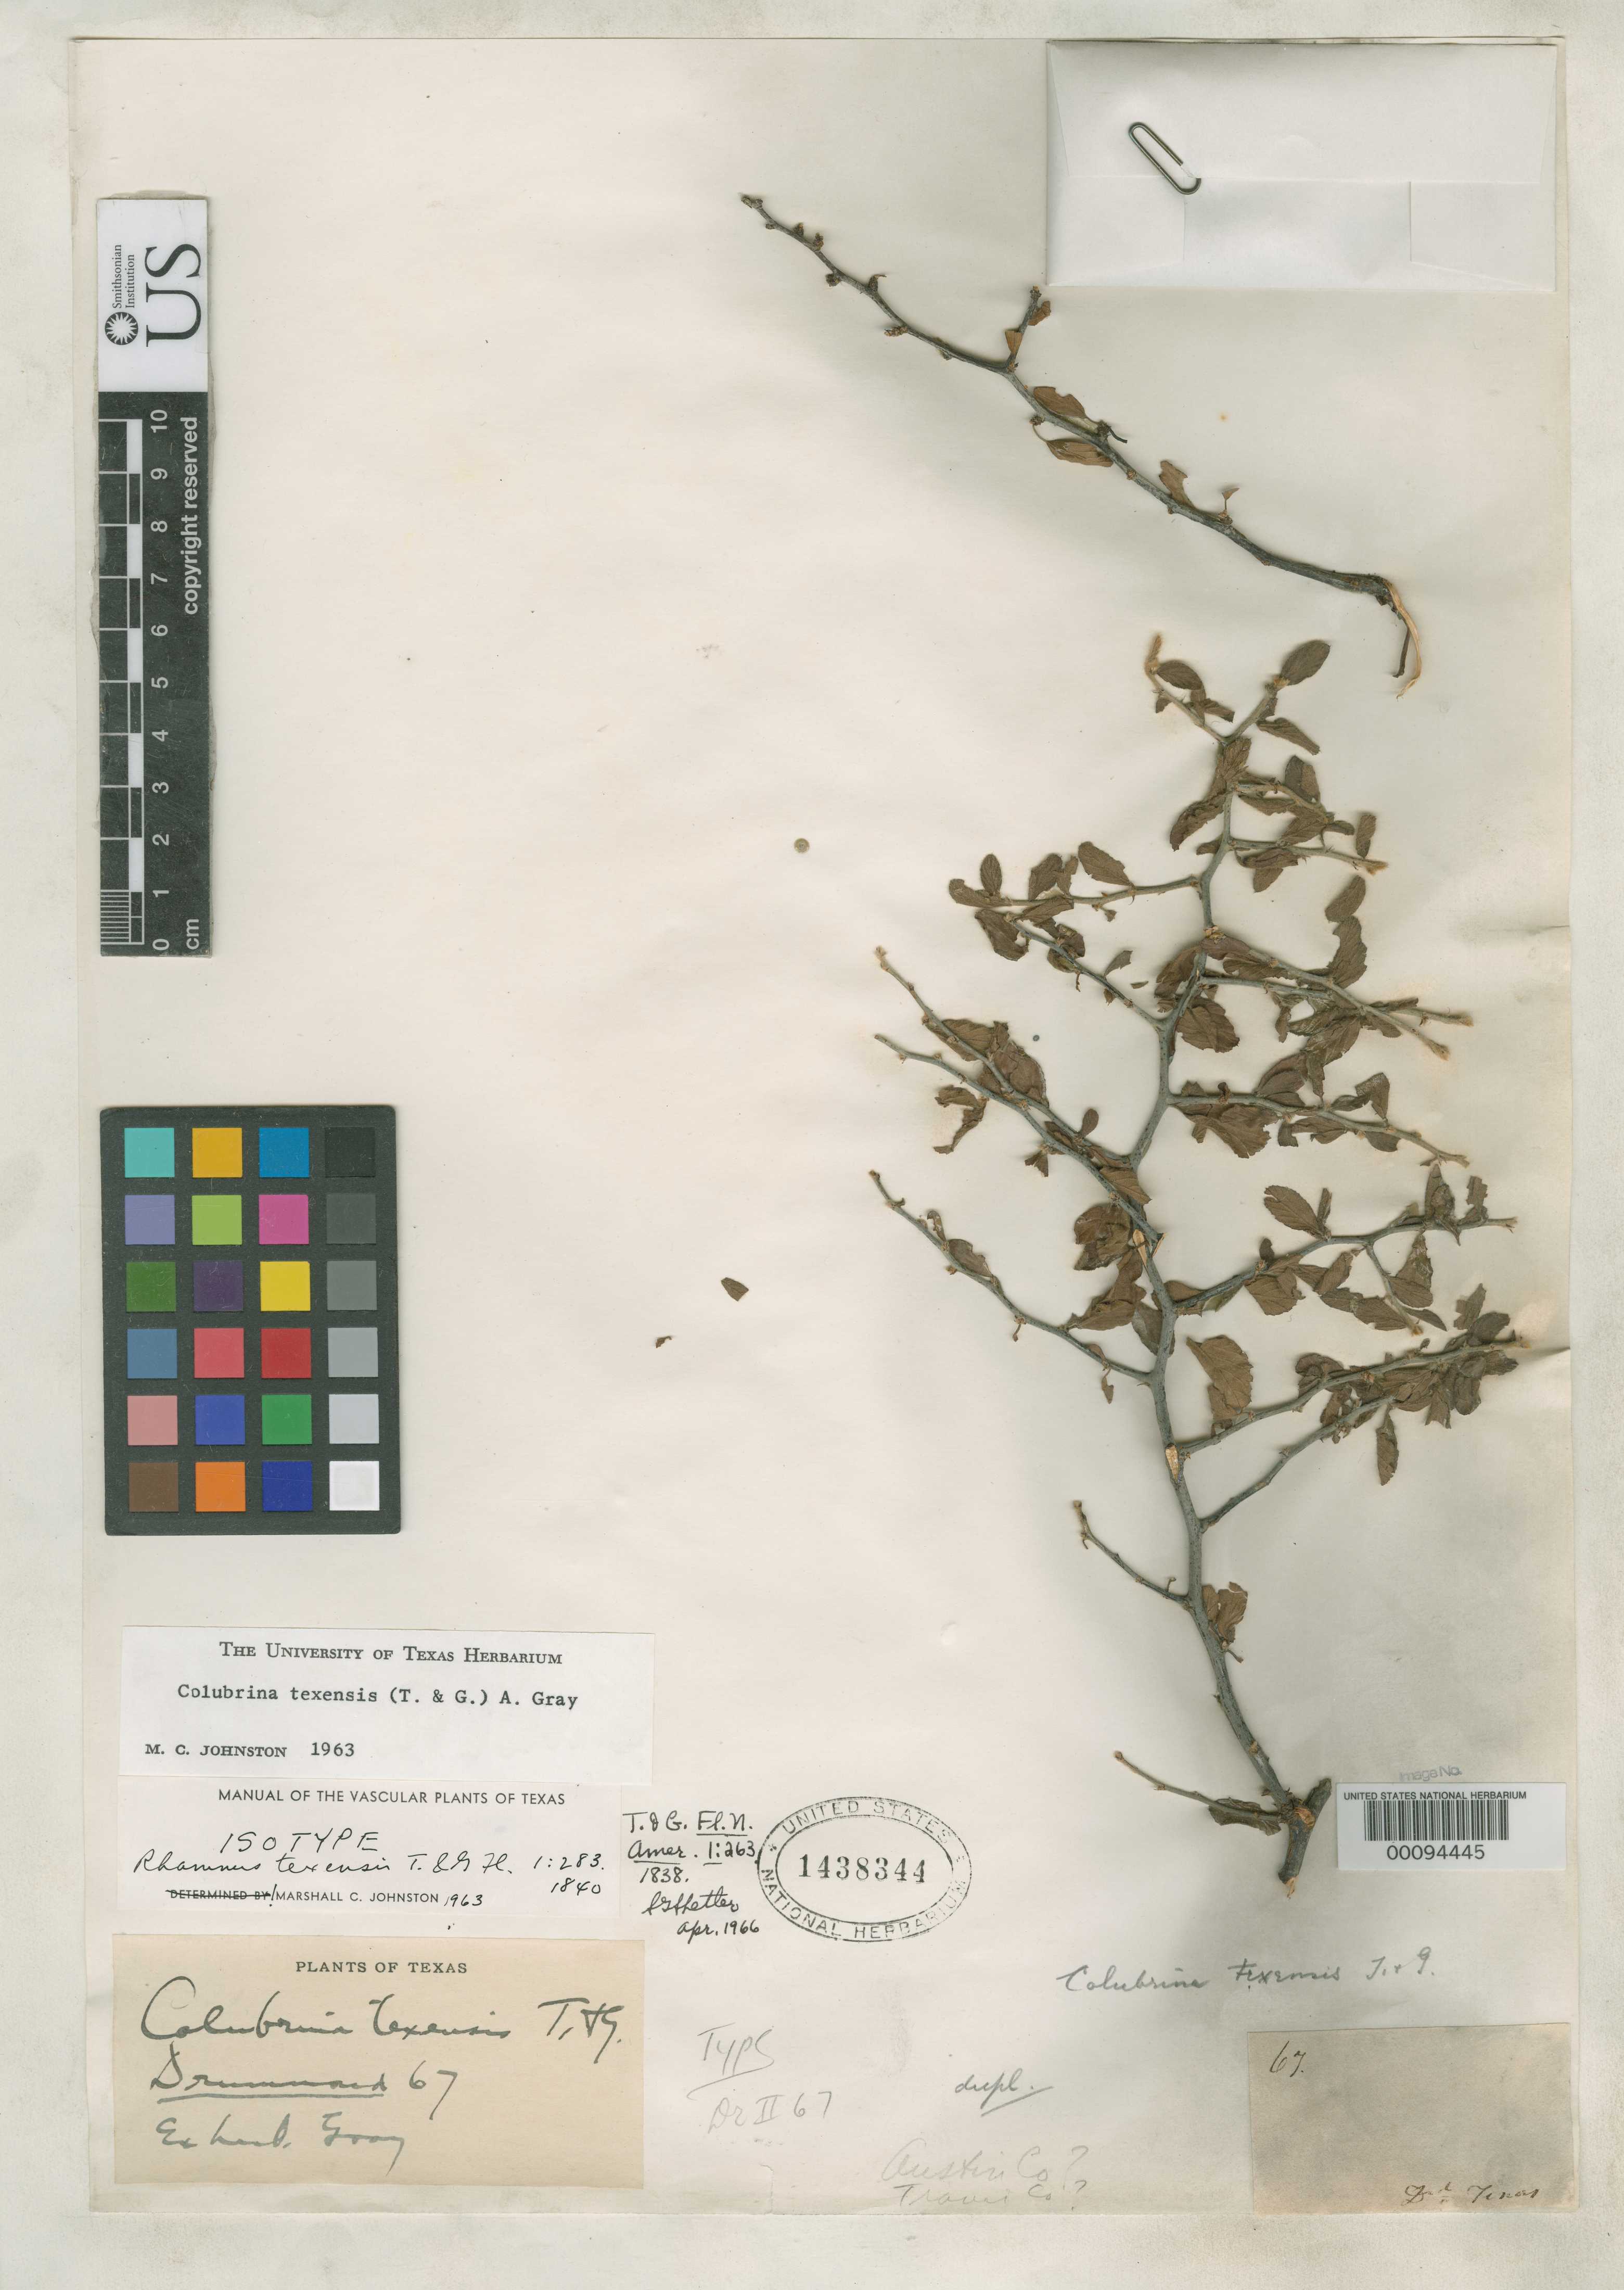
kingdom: Plantae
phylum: Tracheophyta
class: Magnoliopsida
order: Rosales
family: Rhamnaceae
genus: Rhamnus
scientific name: Rhamnus texensis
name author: Torr. & A. Gray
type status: Isotype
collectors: -. Drummond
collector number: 67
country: United States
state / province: Texas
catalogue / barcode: US 1438344